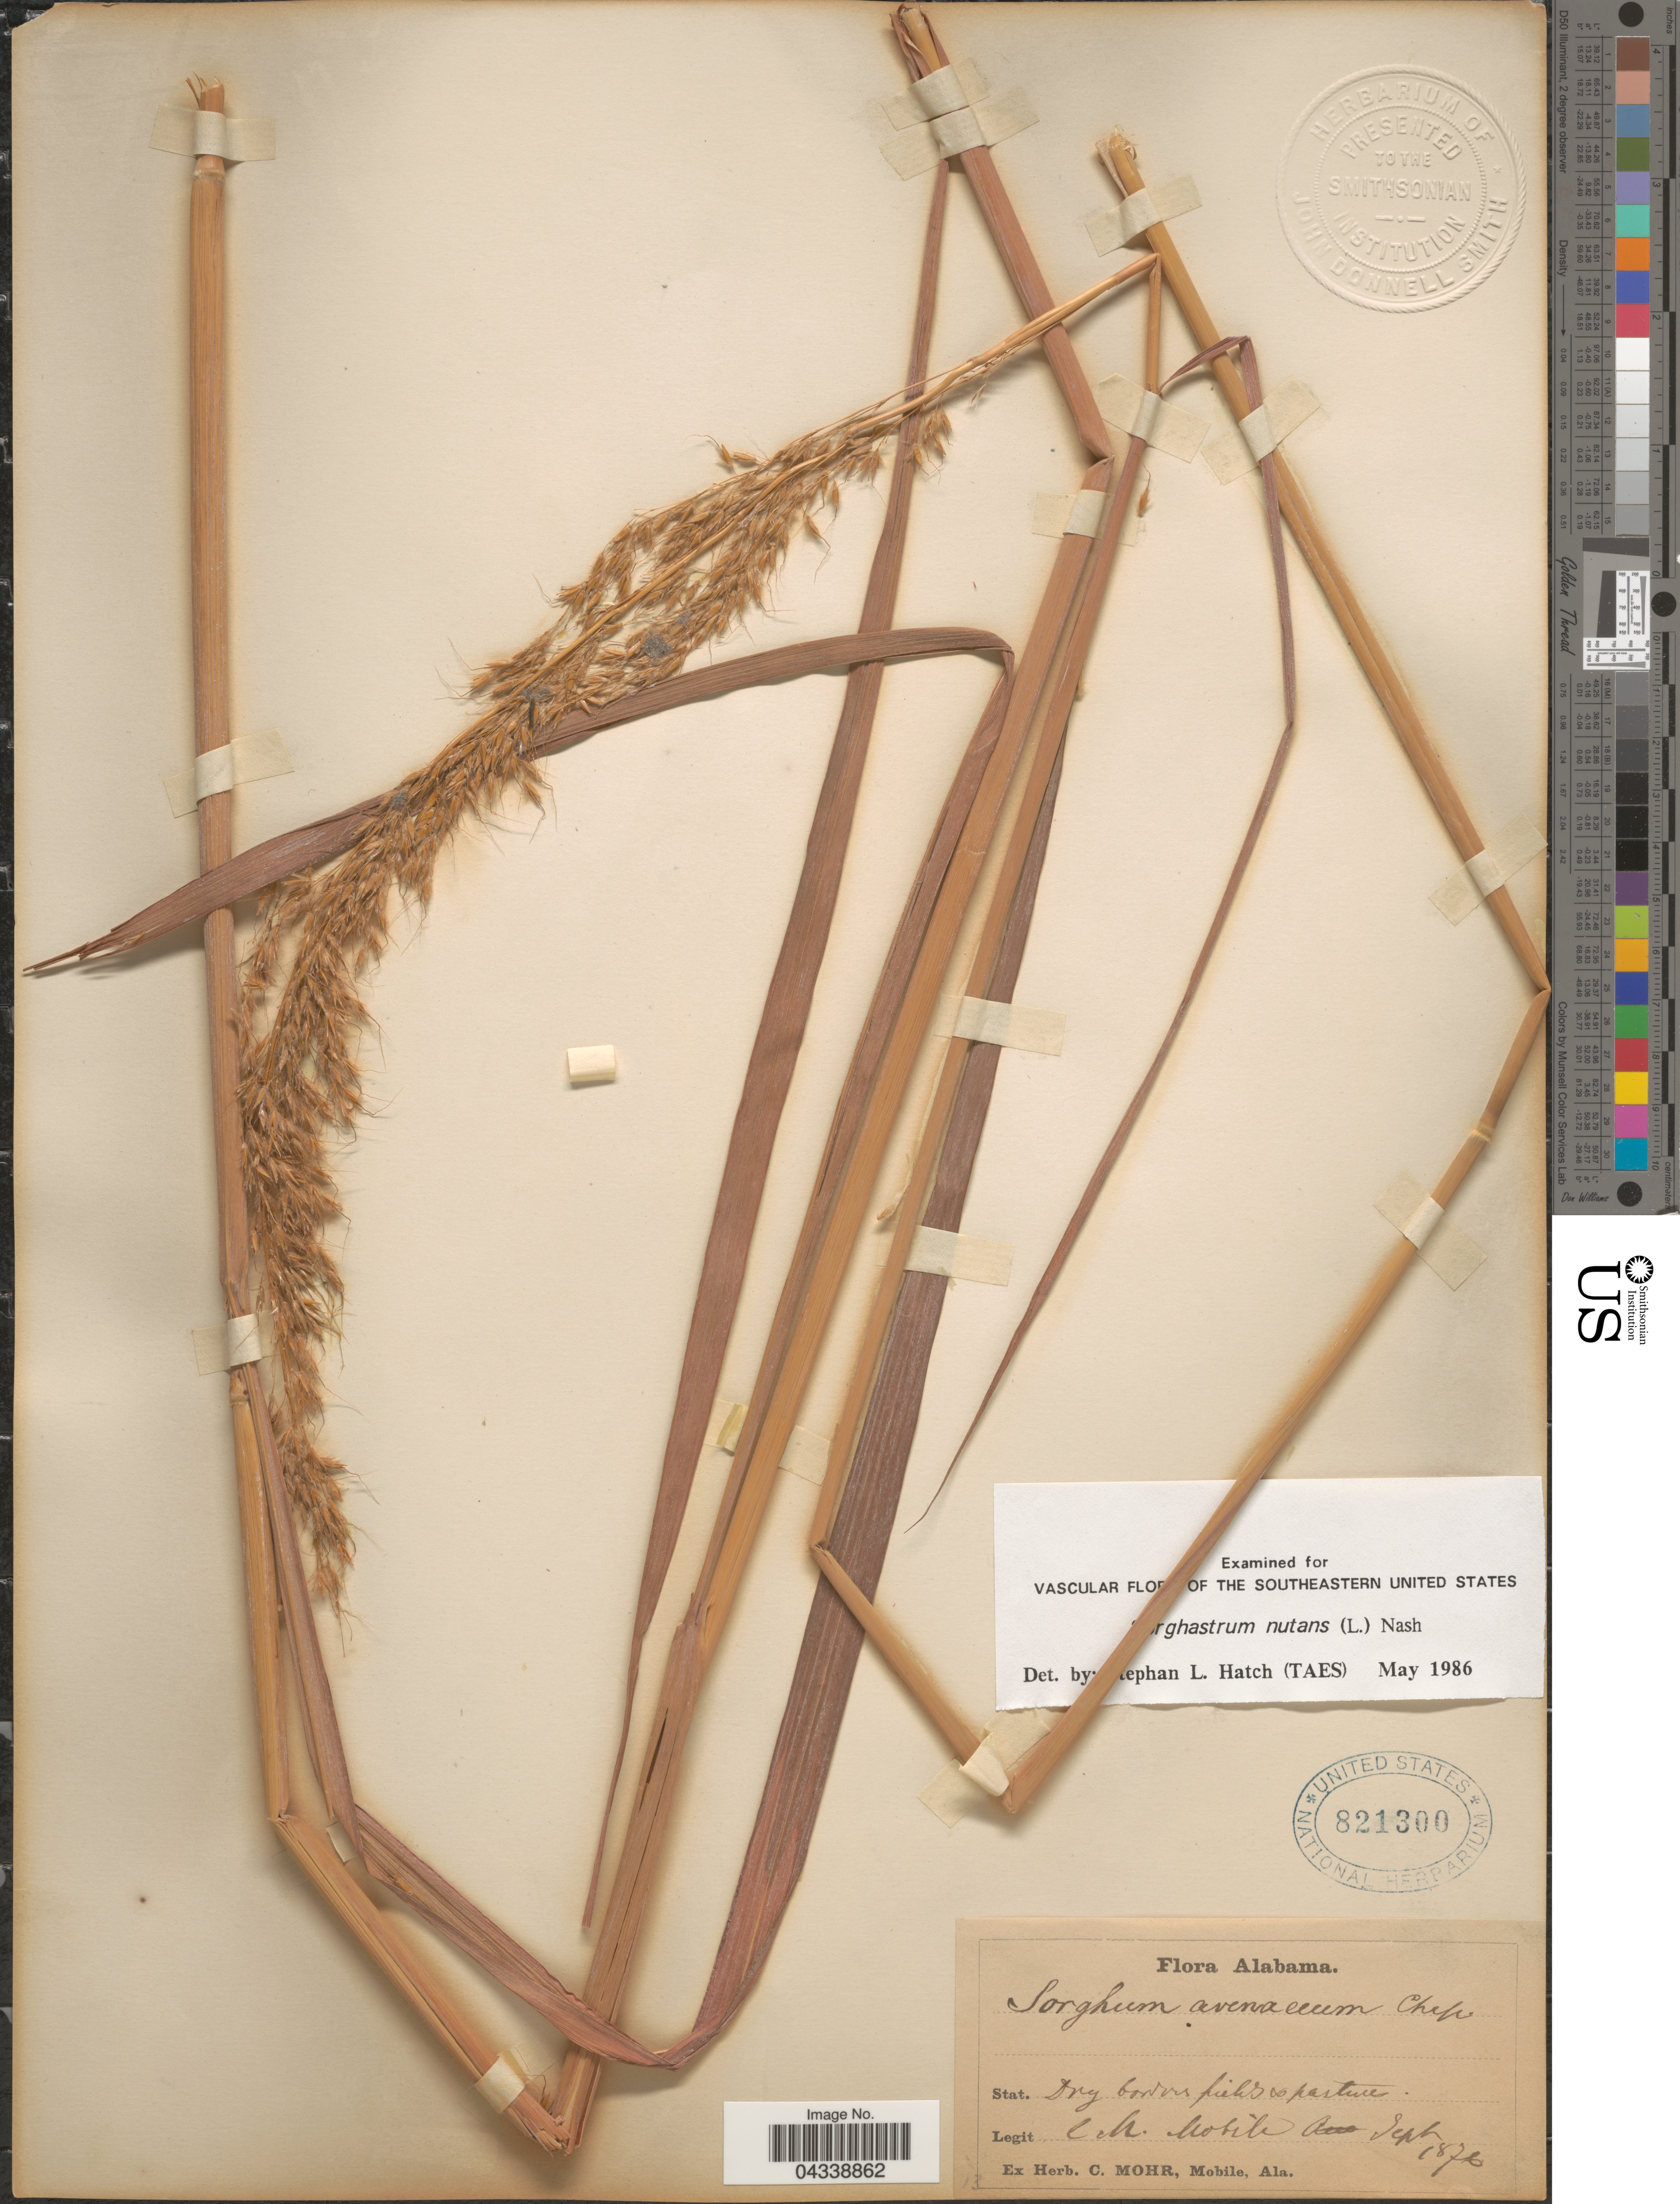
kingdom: Plantae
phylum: Tracheophyta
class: Liliopsida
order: Poales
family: Poaceae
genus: Sorghastrum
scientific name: Sorghastrum nutans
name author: (L.) Nash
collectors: C. T. Mohr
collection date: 1876-09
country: United States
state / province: Alabama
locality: Mobile.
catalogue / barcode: US 821300